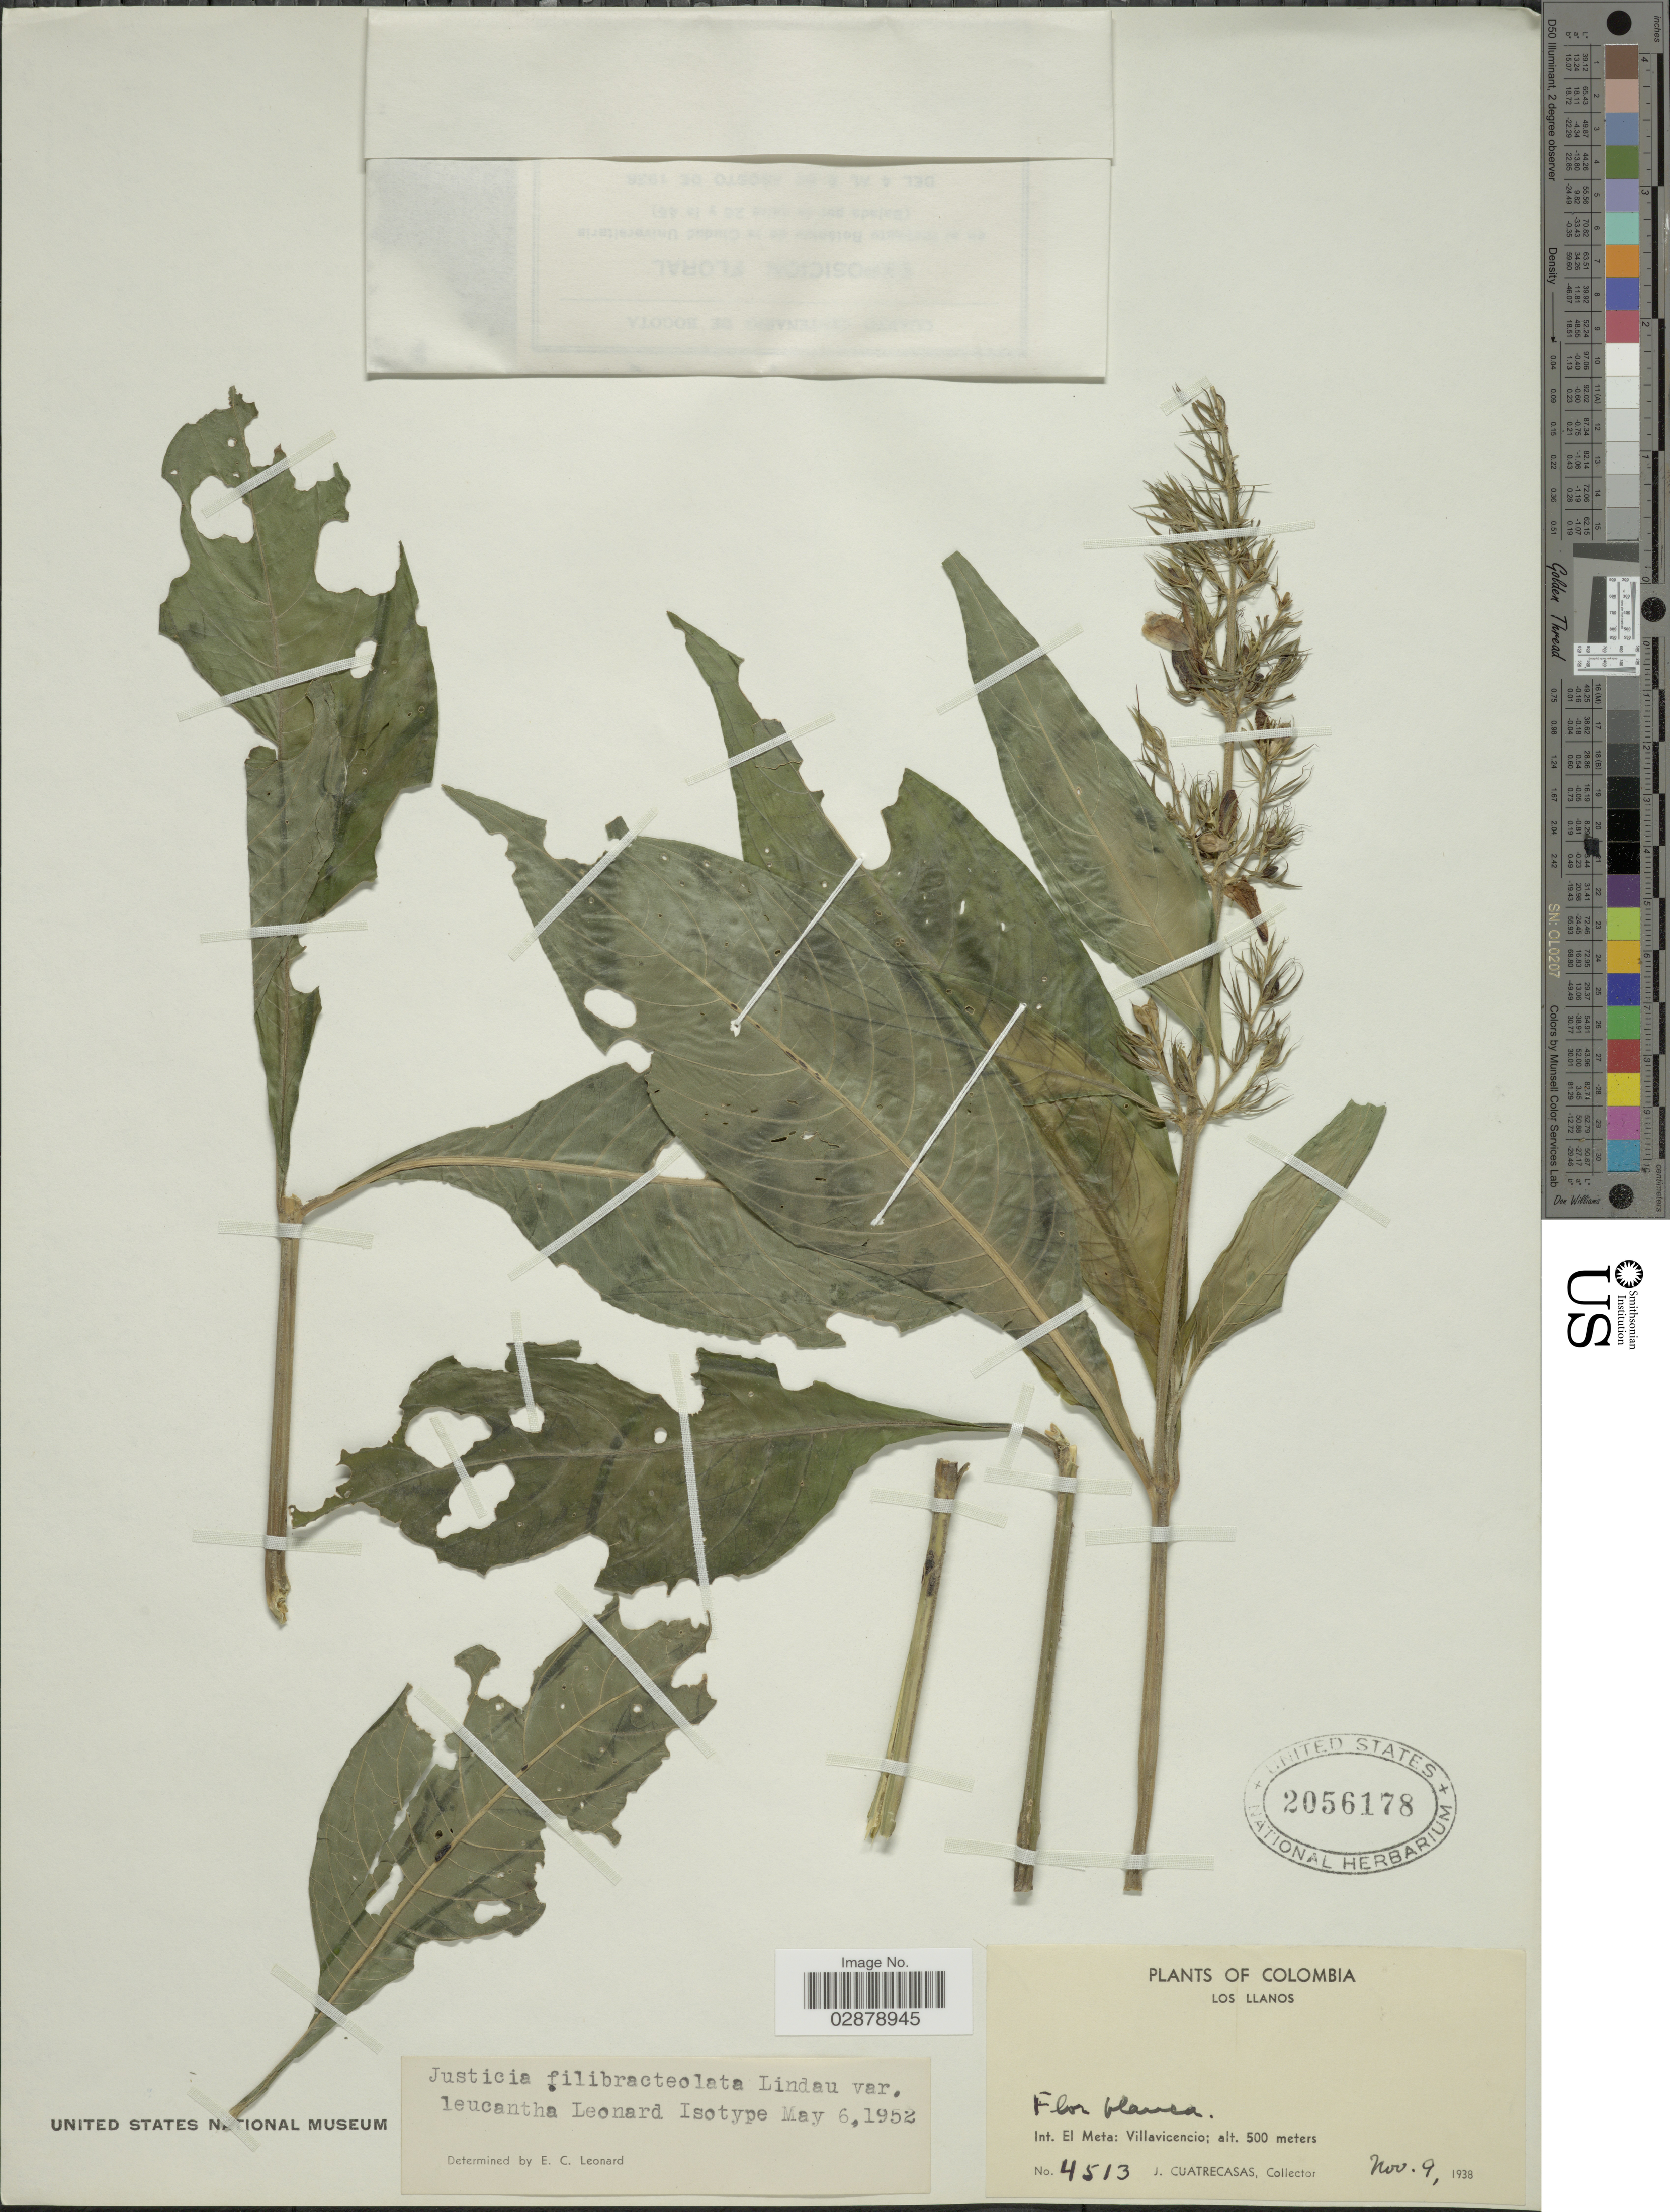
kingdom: Plantae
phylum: Tracheophyta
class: Magnoliopsida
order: Lamiales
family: Acanthaceae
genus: Justicia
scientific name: Justicia filibracteolata var. leucantha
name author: Leonard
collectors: J. Cuatrecasas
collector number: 4513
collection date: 1938-11-09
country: Colombia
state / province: Meta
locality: Los Llanos. Int. El Meta: Villavicencio.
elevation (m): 500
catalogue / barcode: US 2056178